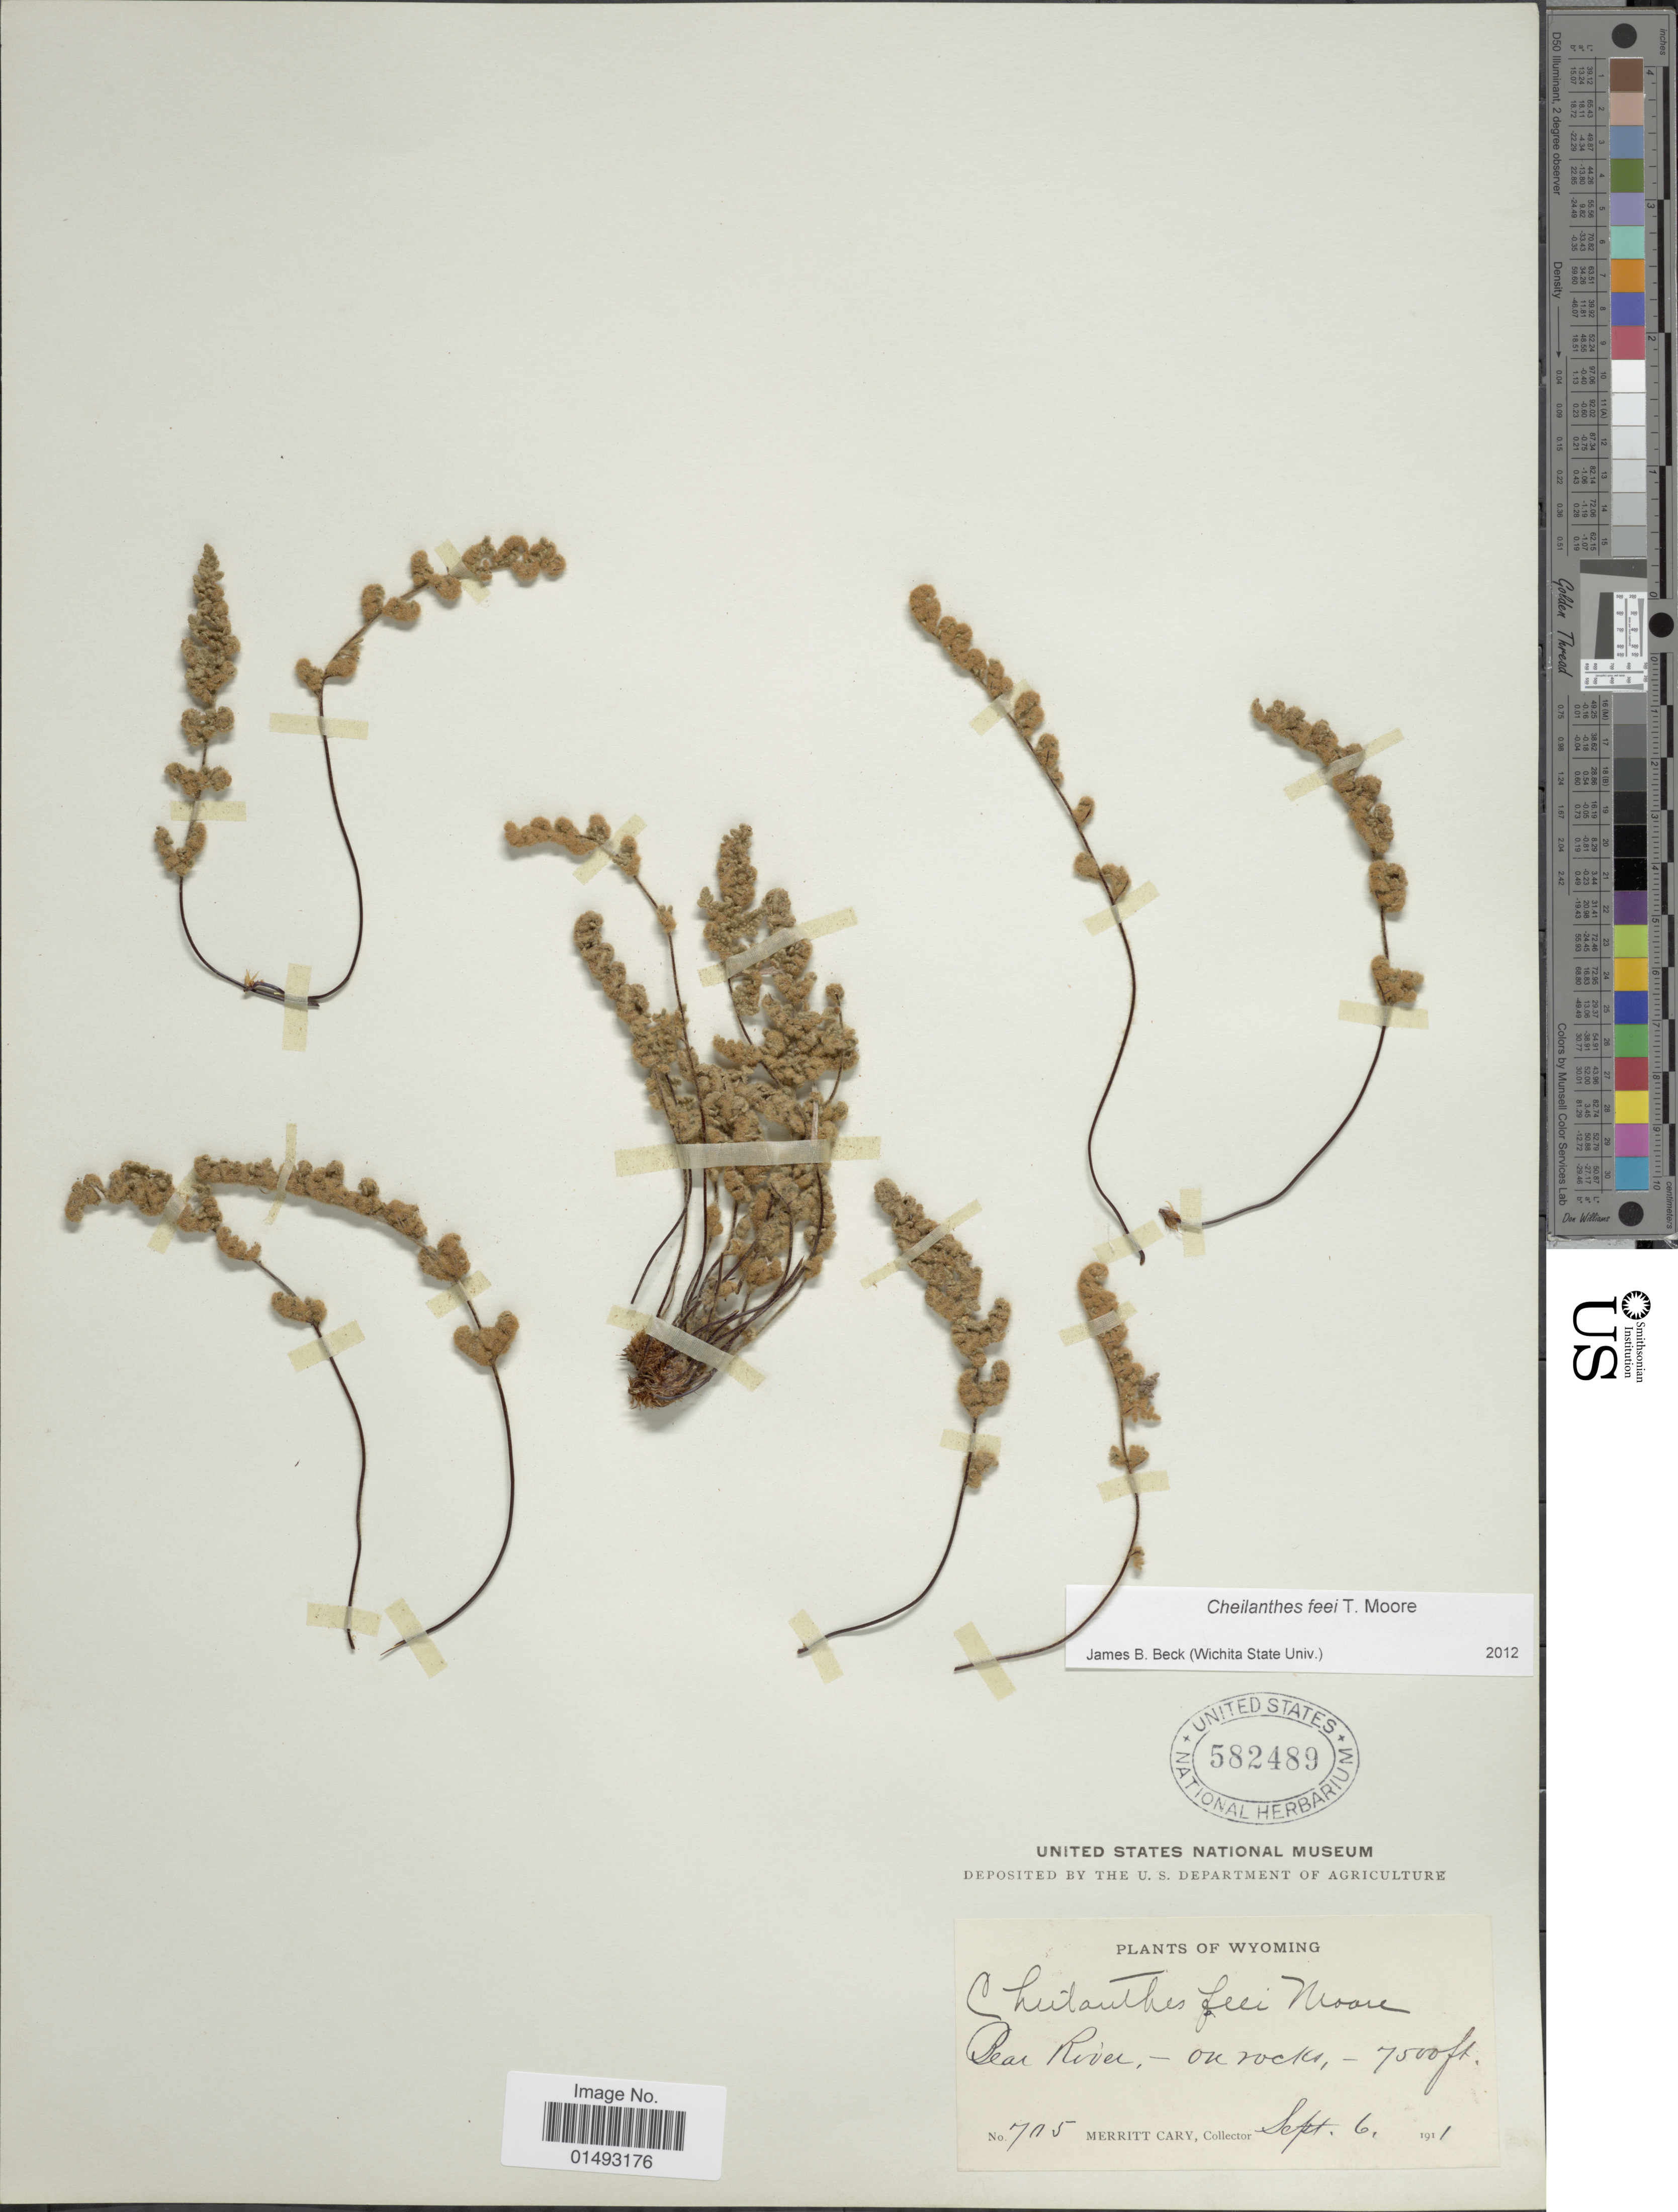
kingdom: Plantae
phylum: Tracheophyta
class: Polypodiopsida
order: Polypodiales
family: Pteridaceae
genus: Myriopteris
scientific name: Myriopteris gracilis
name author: Fée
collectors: M. Cary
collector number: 705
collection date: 1911-09-06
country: United States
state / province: Wyoming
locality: Near River, on rock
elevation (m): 2286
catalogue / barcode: US 582489